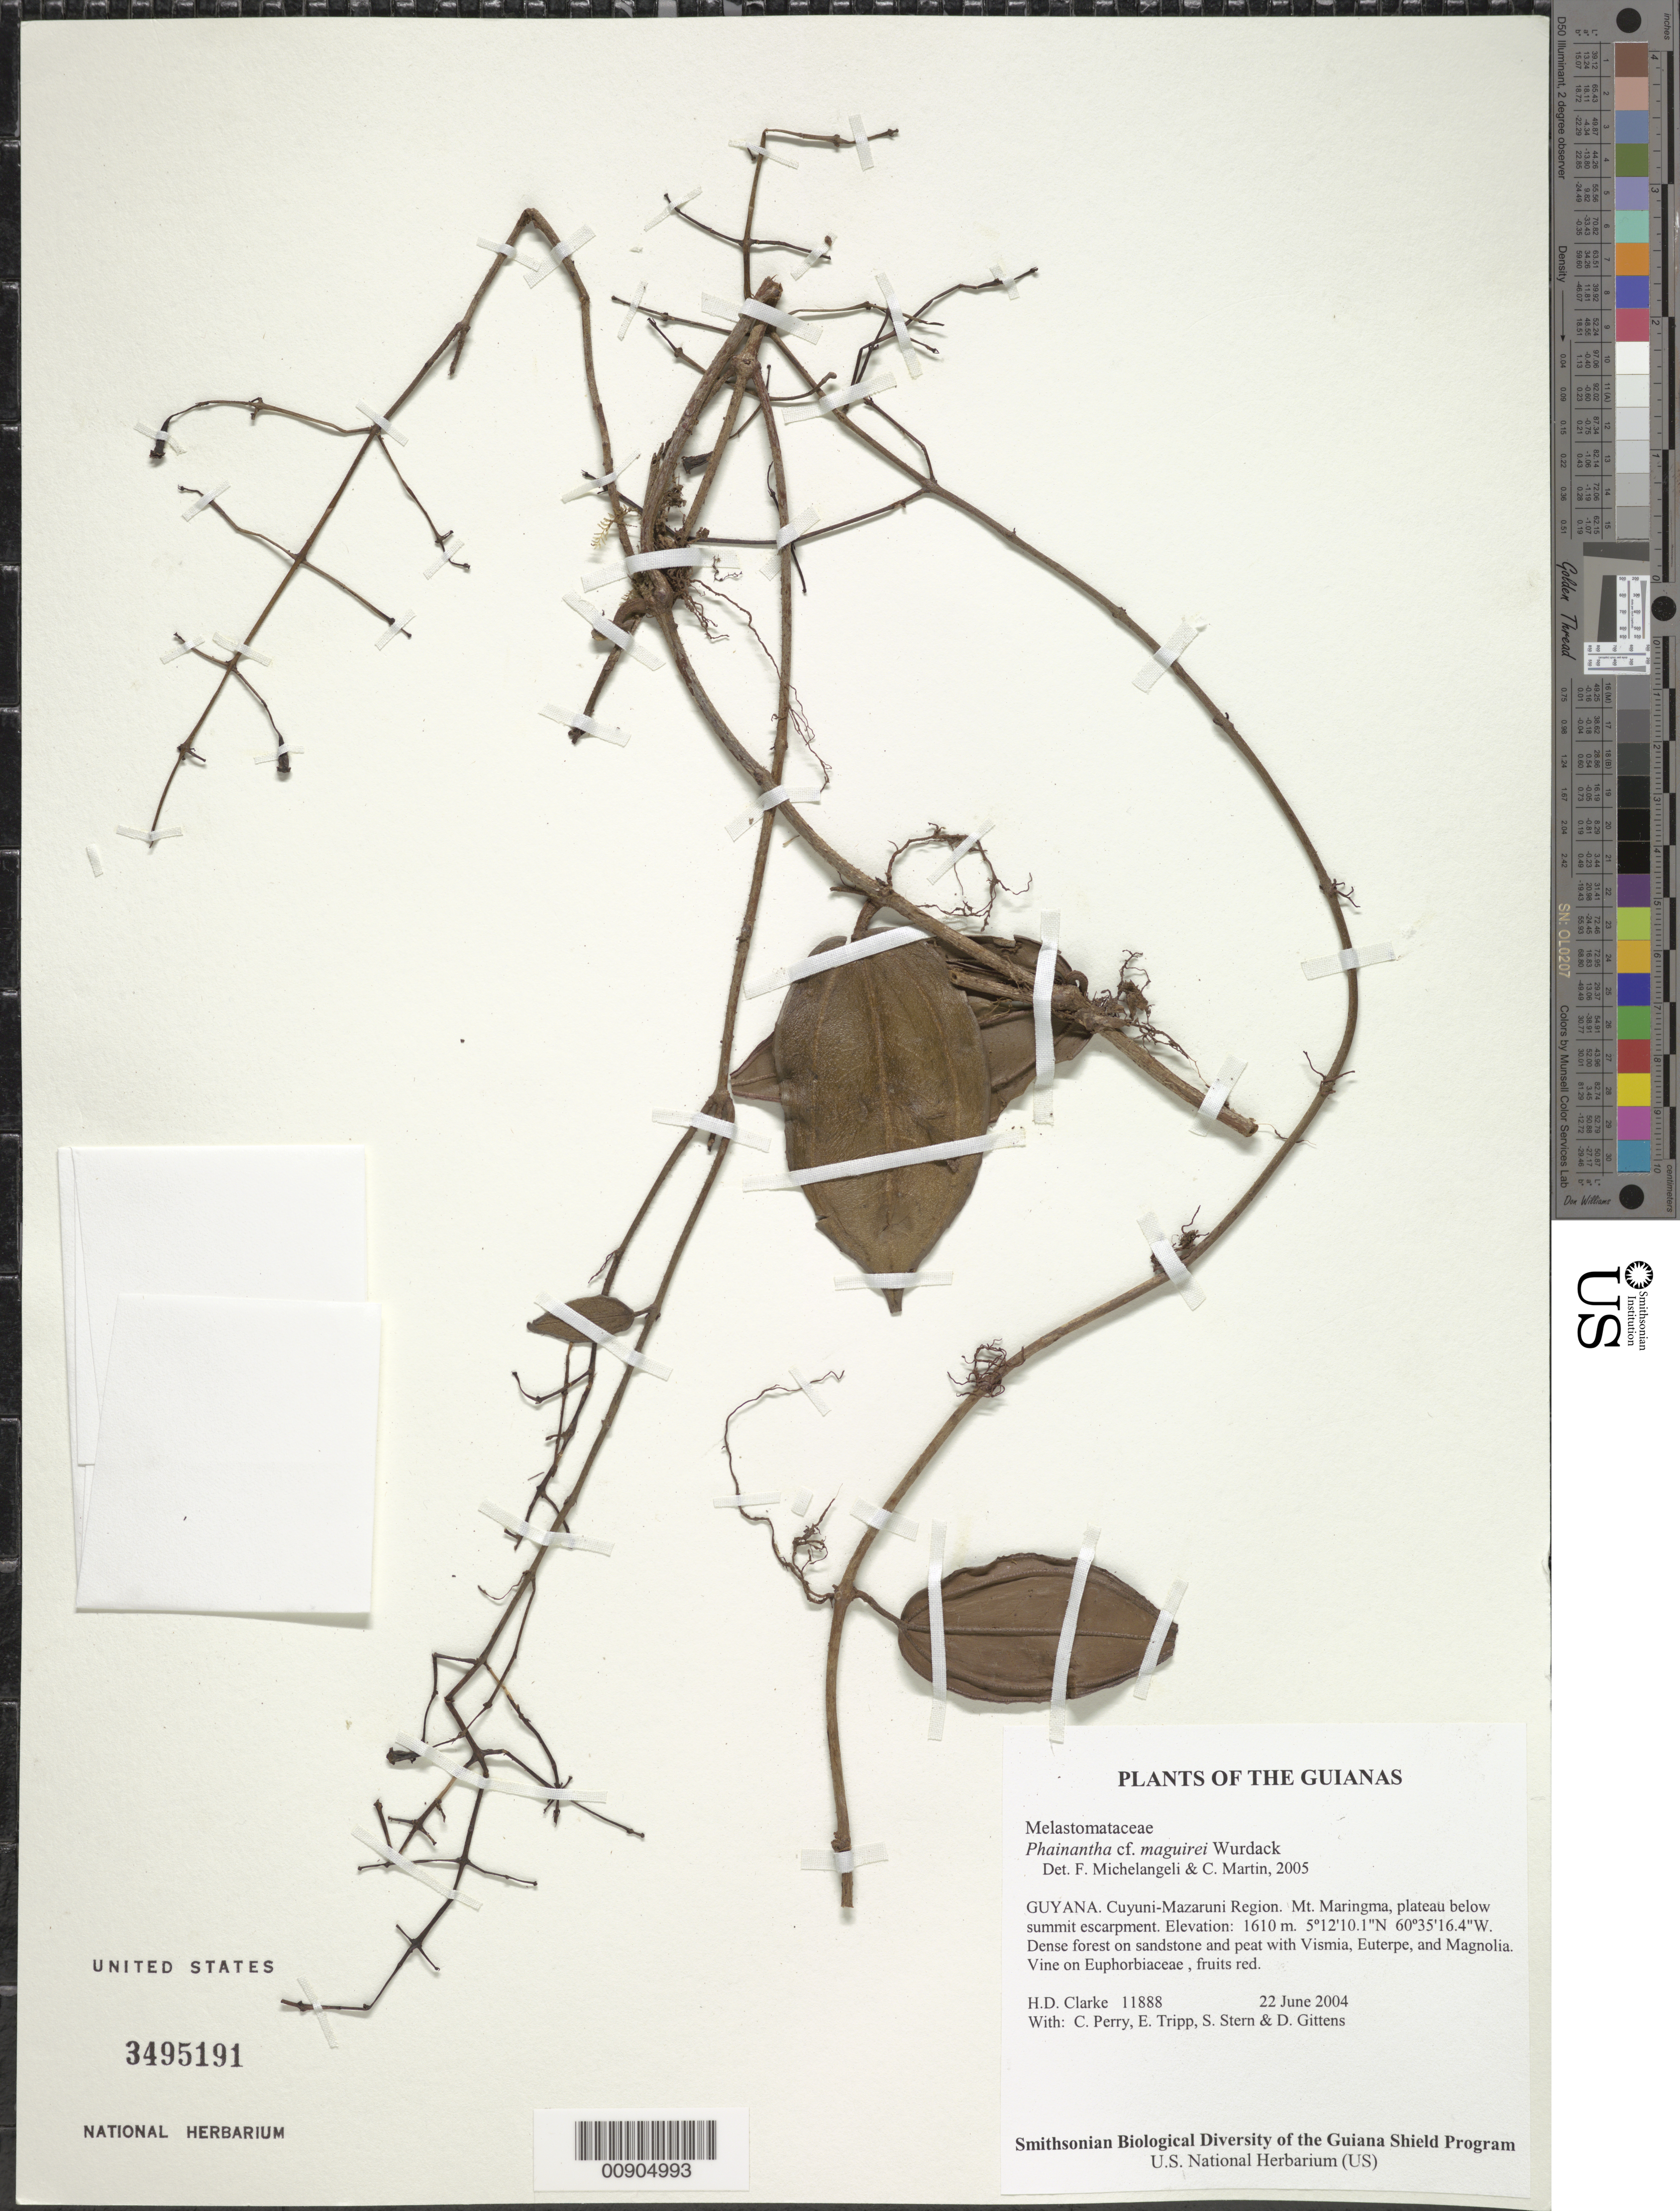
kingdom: Plantae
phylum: Tracheophyta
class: Magnoliopsida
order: Myrtales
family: Melastomataceae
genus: Phainantha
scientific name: Phainantha maguirei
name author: Wurdack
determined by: Michelangeli, F. A.; Martin, C.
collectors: H. D. Clarke, C. Perry, E. Tripp, S. R. Stern & D. Gittens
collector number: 11888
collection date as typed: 22 June 2004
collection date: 2004-06-22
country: Guyana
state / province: Cuyuni-Mazaruni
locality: Mt. Maringma, plateau below summit escarpment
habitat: Dense forest on sandstone and peat with Vismia, Euterpe, and Magnolia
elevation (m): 1610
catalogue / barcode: US 3495191